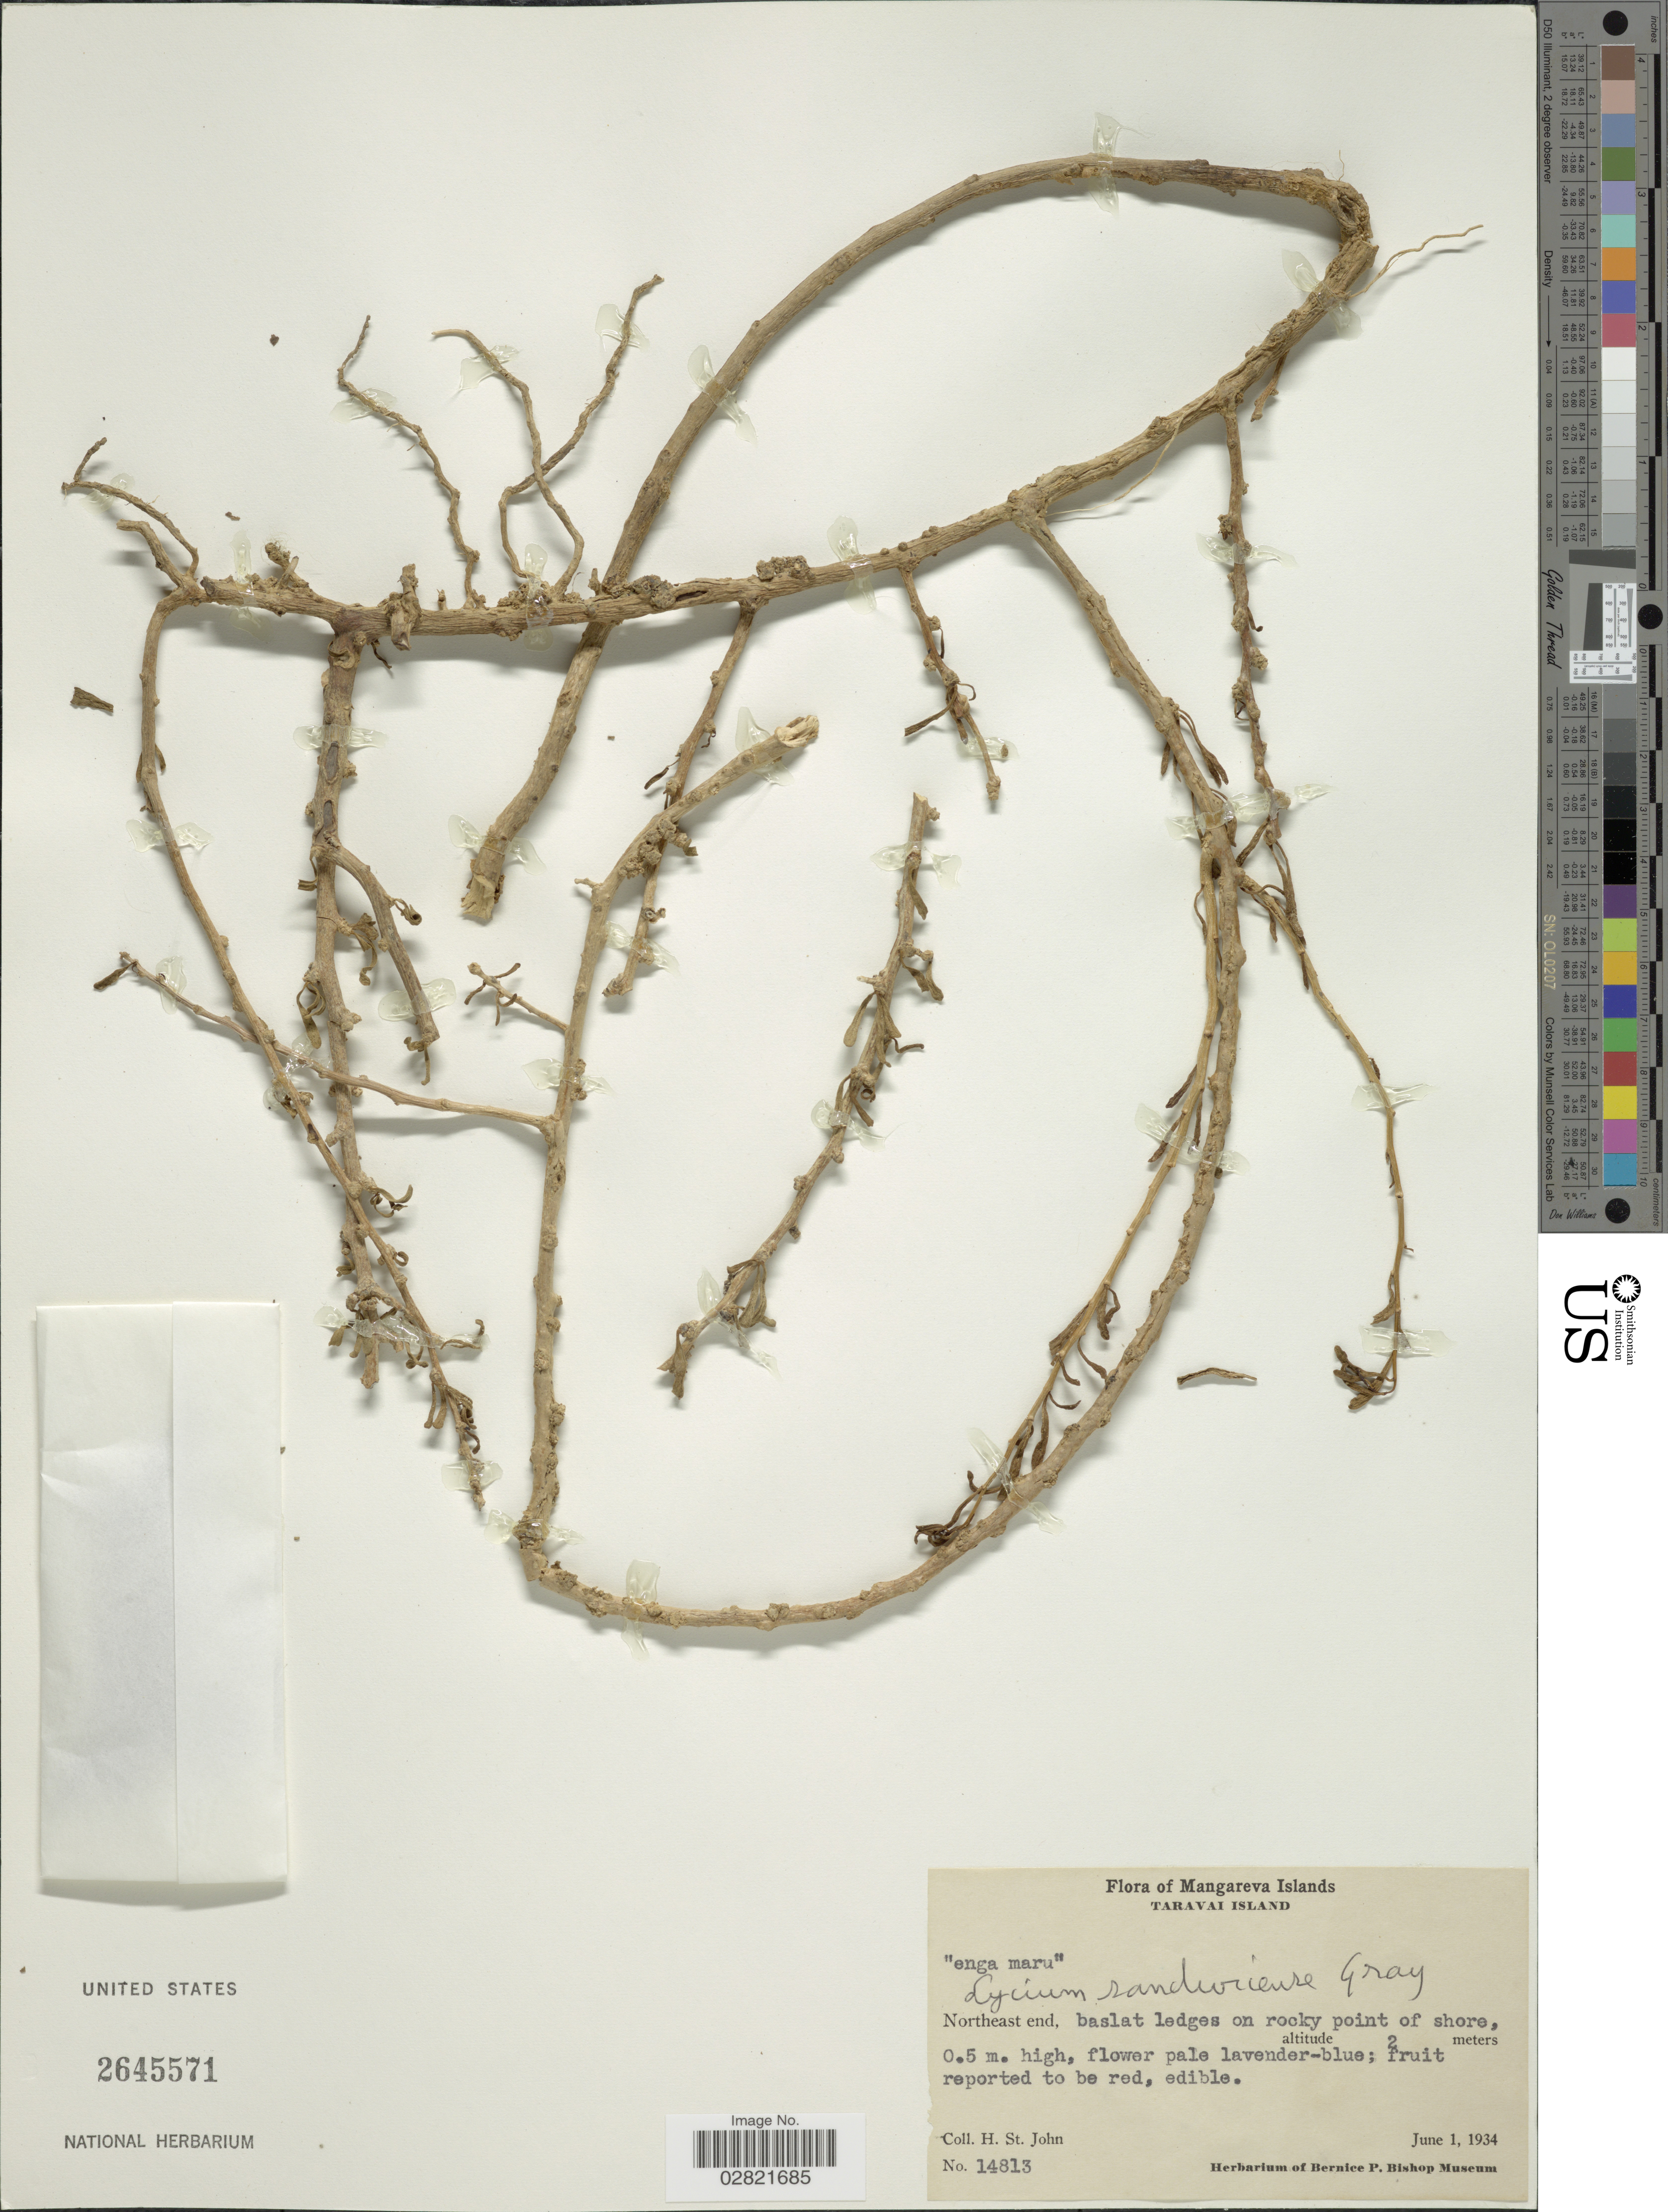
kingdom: Plantae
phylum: Tracheophyta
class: Magnoliopsida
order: Solanales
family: Solanaceae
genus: Lycium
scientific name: Lycium carolinianum var. sandwicense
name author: (A. Gray) C.L. Hitchc.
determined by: Wagner, W. L., (BOT), Smithsonian Institution - National Museum of Natural History (UNITED STATES)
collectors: H. St. John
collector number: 14813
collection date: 1934-06-01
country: French Polynesia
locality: Mangareva Islands. Taravai Island. Northeast end.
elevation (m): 2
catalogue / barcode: US 2645571